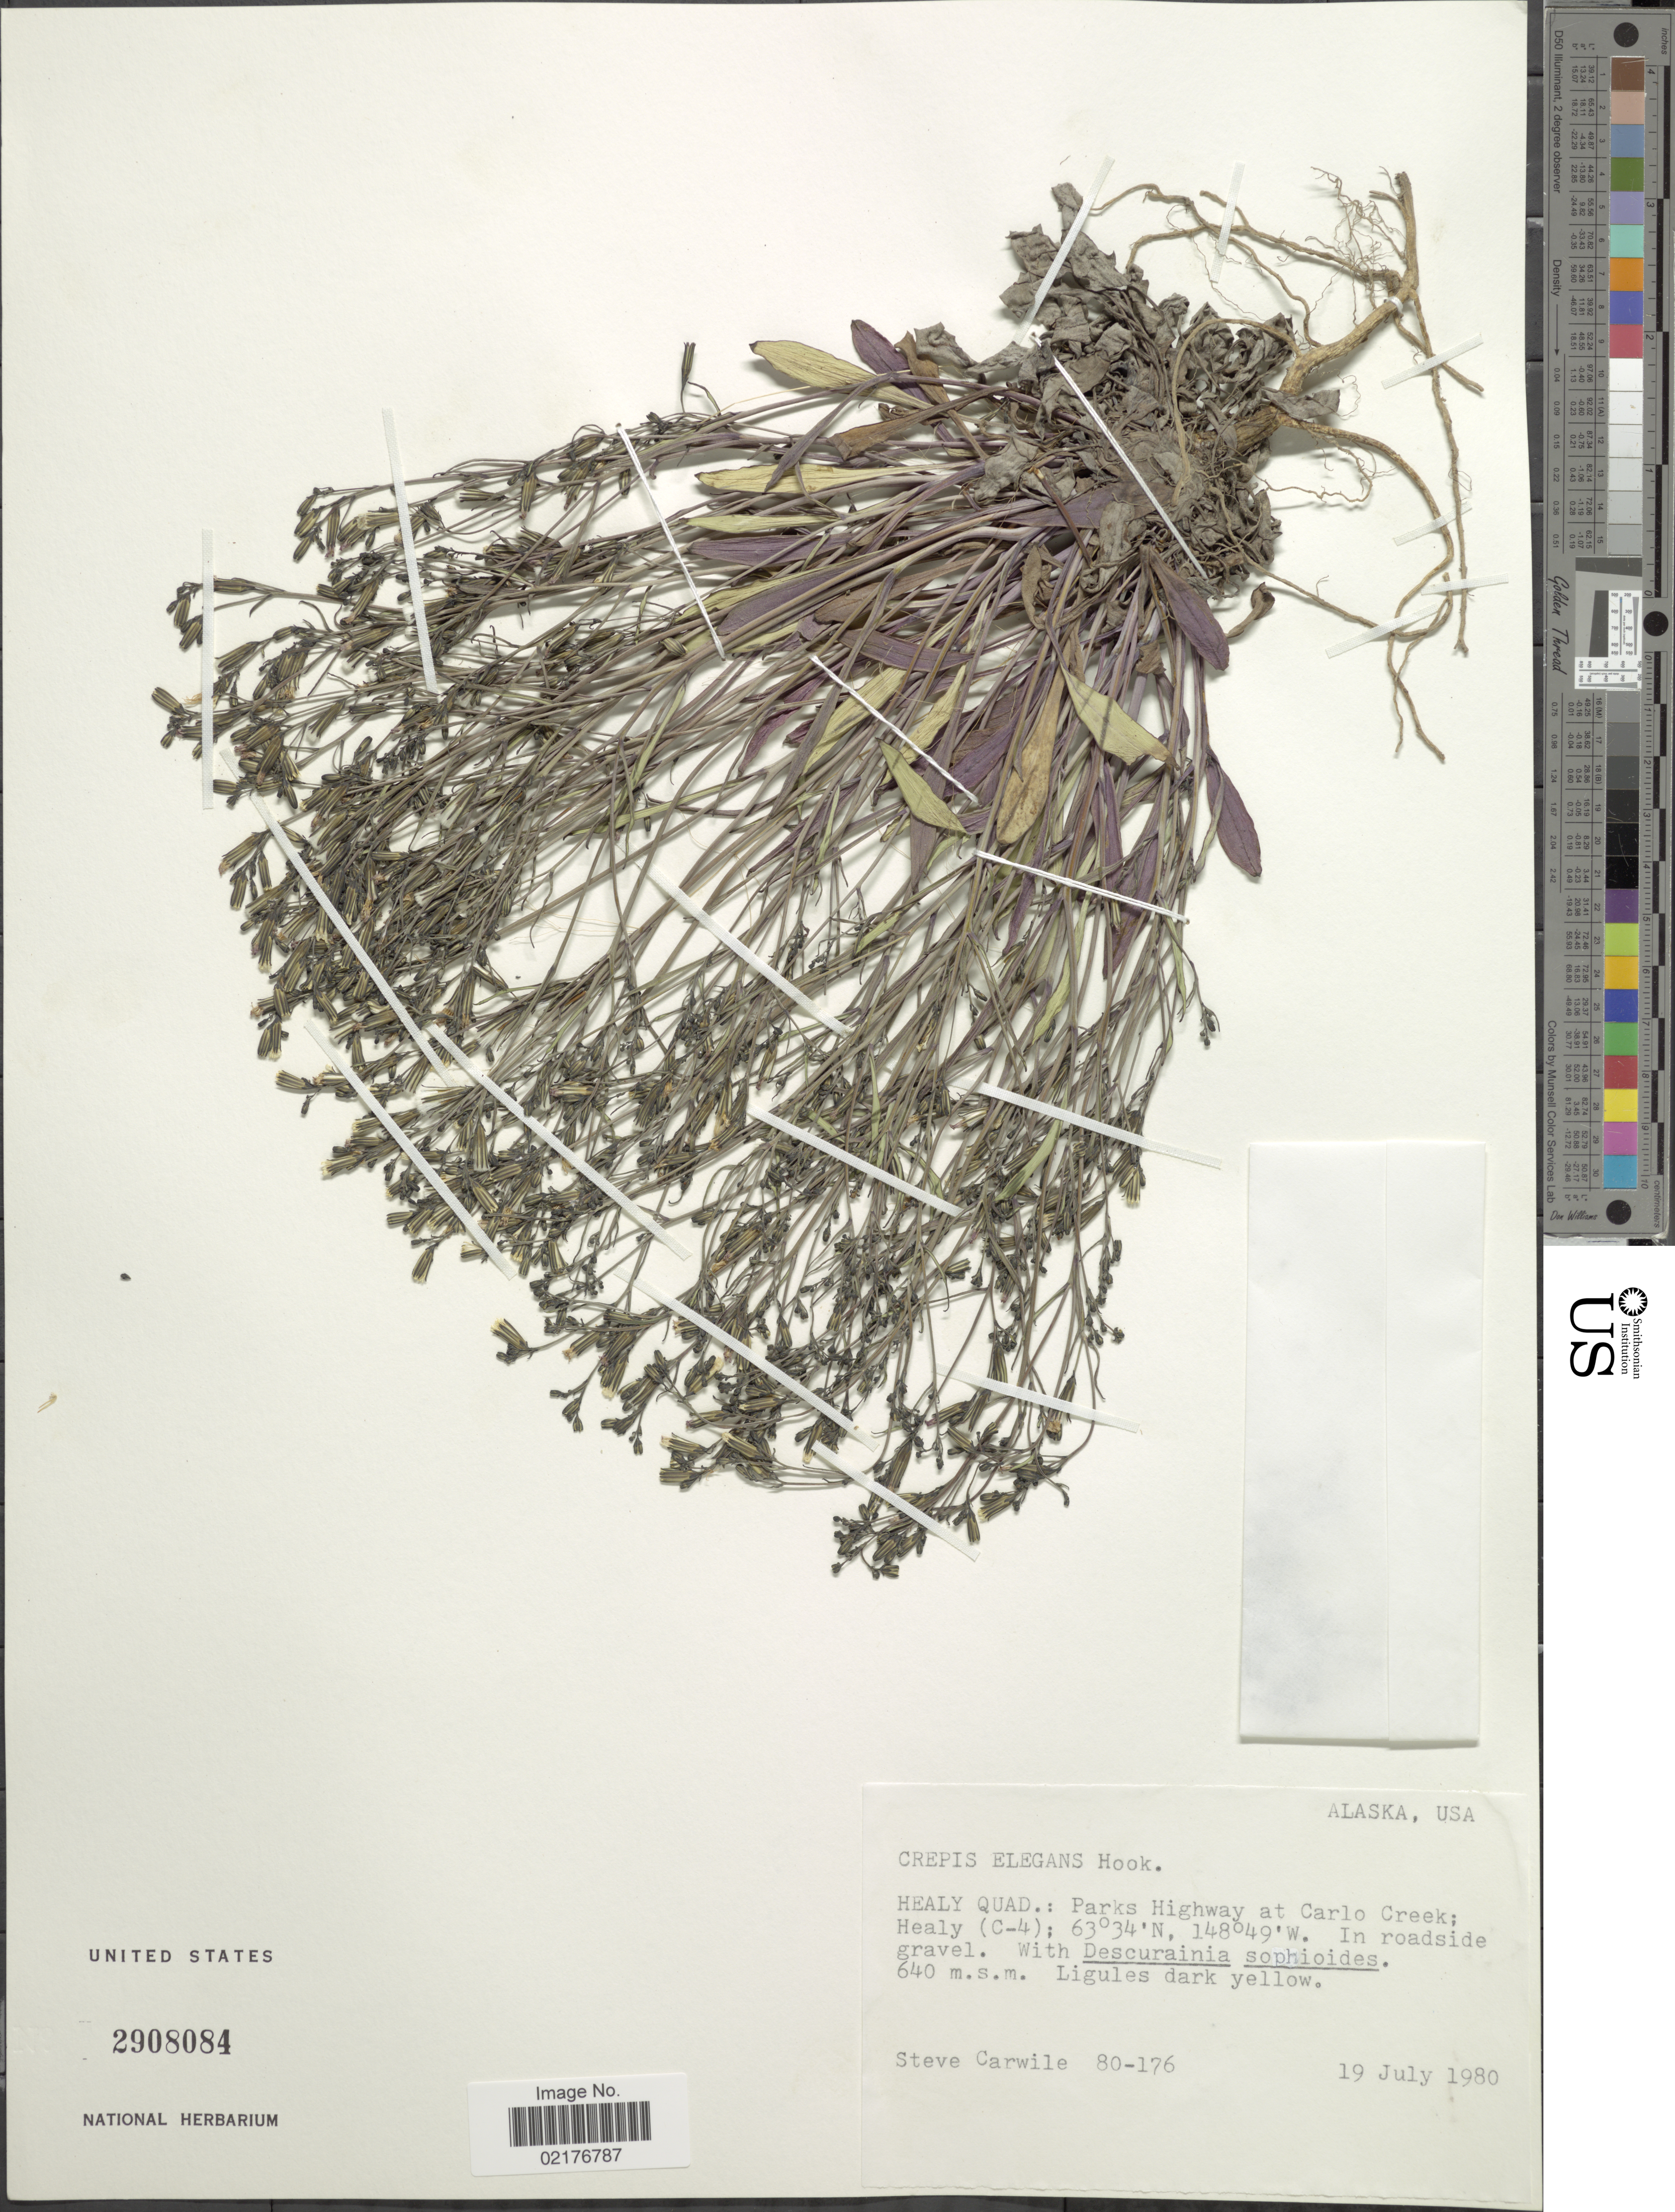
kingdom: Plantae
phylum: Tracheophyta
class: Magnoliopsida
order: Asterales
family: Asteraceae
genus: Askellia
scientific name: Askellia elegans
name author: (Hook.) W.A. Weber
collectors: S. Carwile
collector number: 80-176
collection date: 1980-07-19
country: United States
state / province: Alaska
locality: Healy Quad.: Parks Highway at Carlo Creek: Healy (C-4)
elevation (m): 640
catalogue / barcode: US 2908084